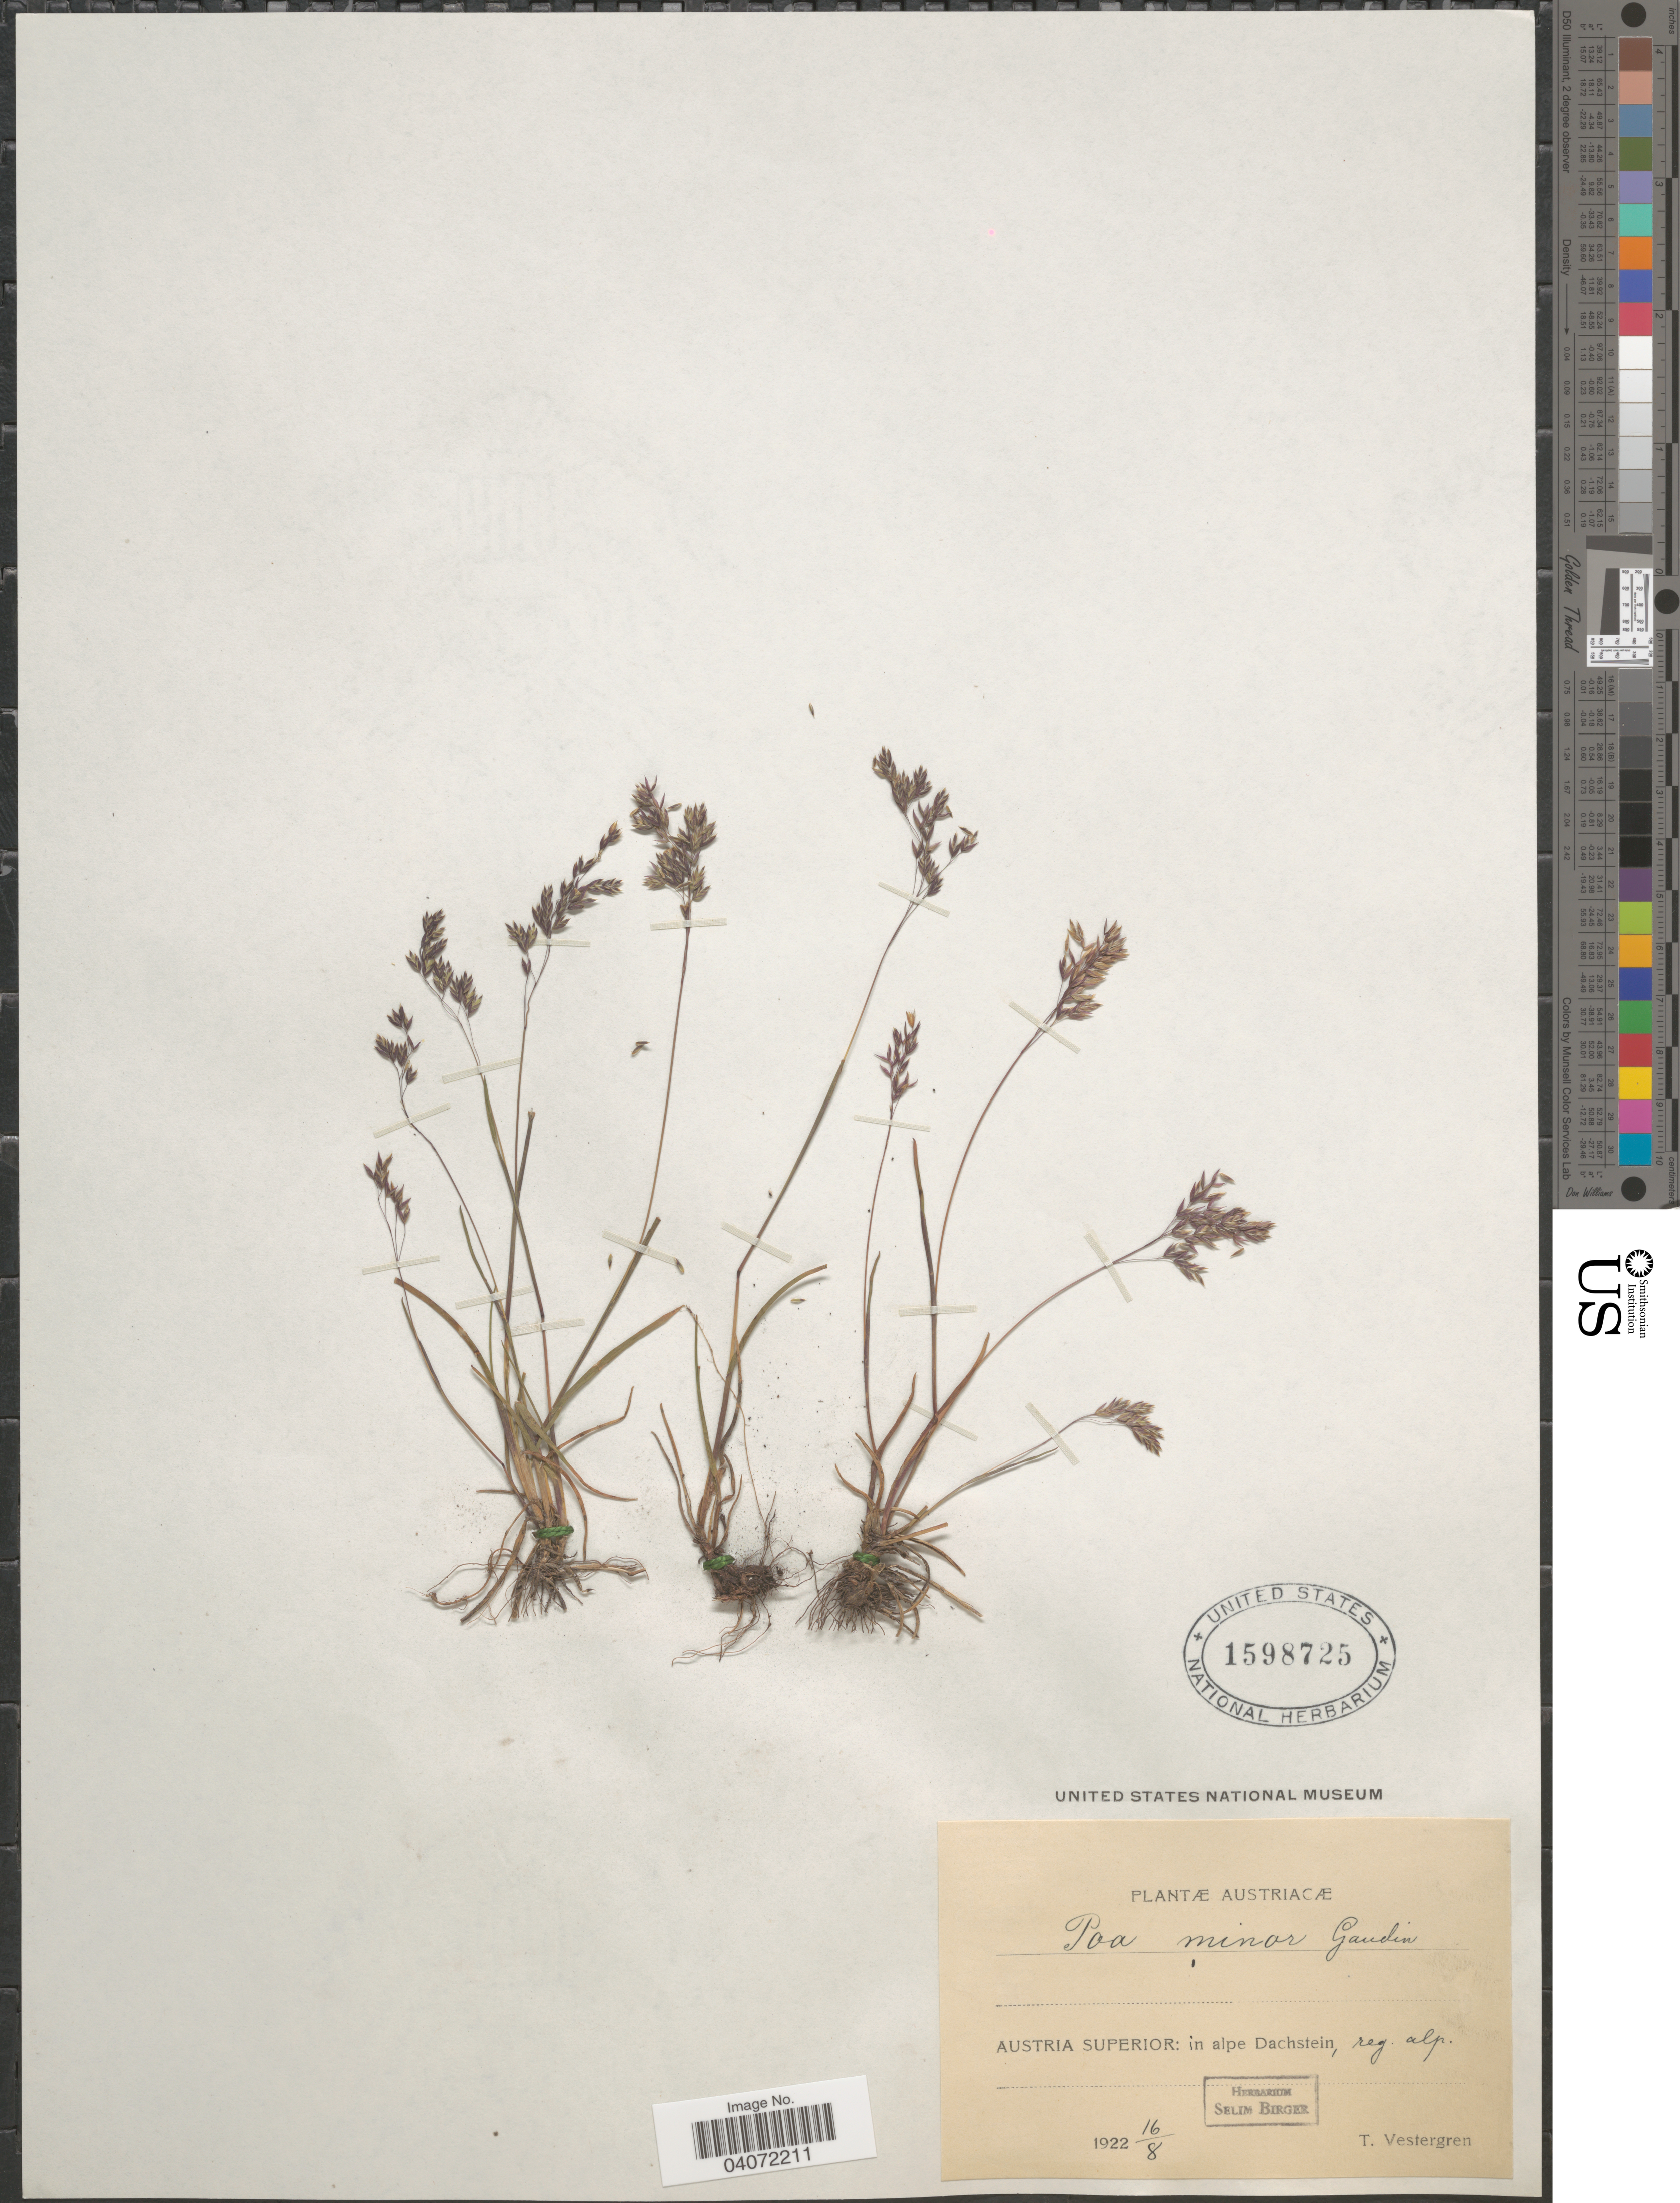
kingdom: Plantae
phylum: Tracheophyta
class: Liliopsida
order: Poales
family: Poaceae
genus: Poa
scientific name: Poa minor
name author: Gaudin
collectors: T. Vestergren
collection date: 1922-08-16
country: Austria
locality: Austriacæ. Austria Superior: in alpe Dachstein, reg. alp.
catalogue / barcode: US 1598725